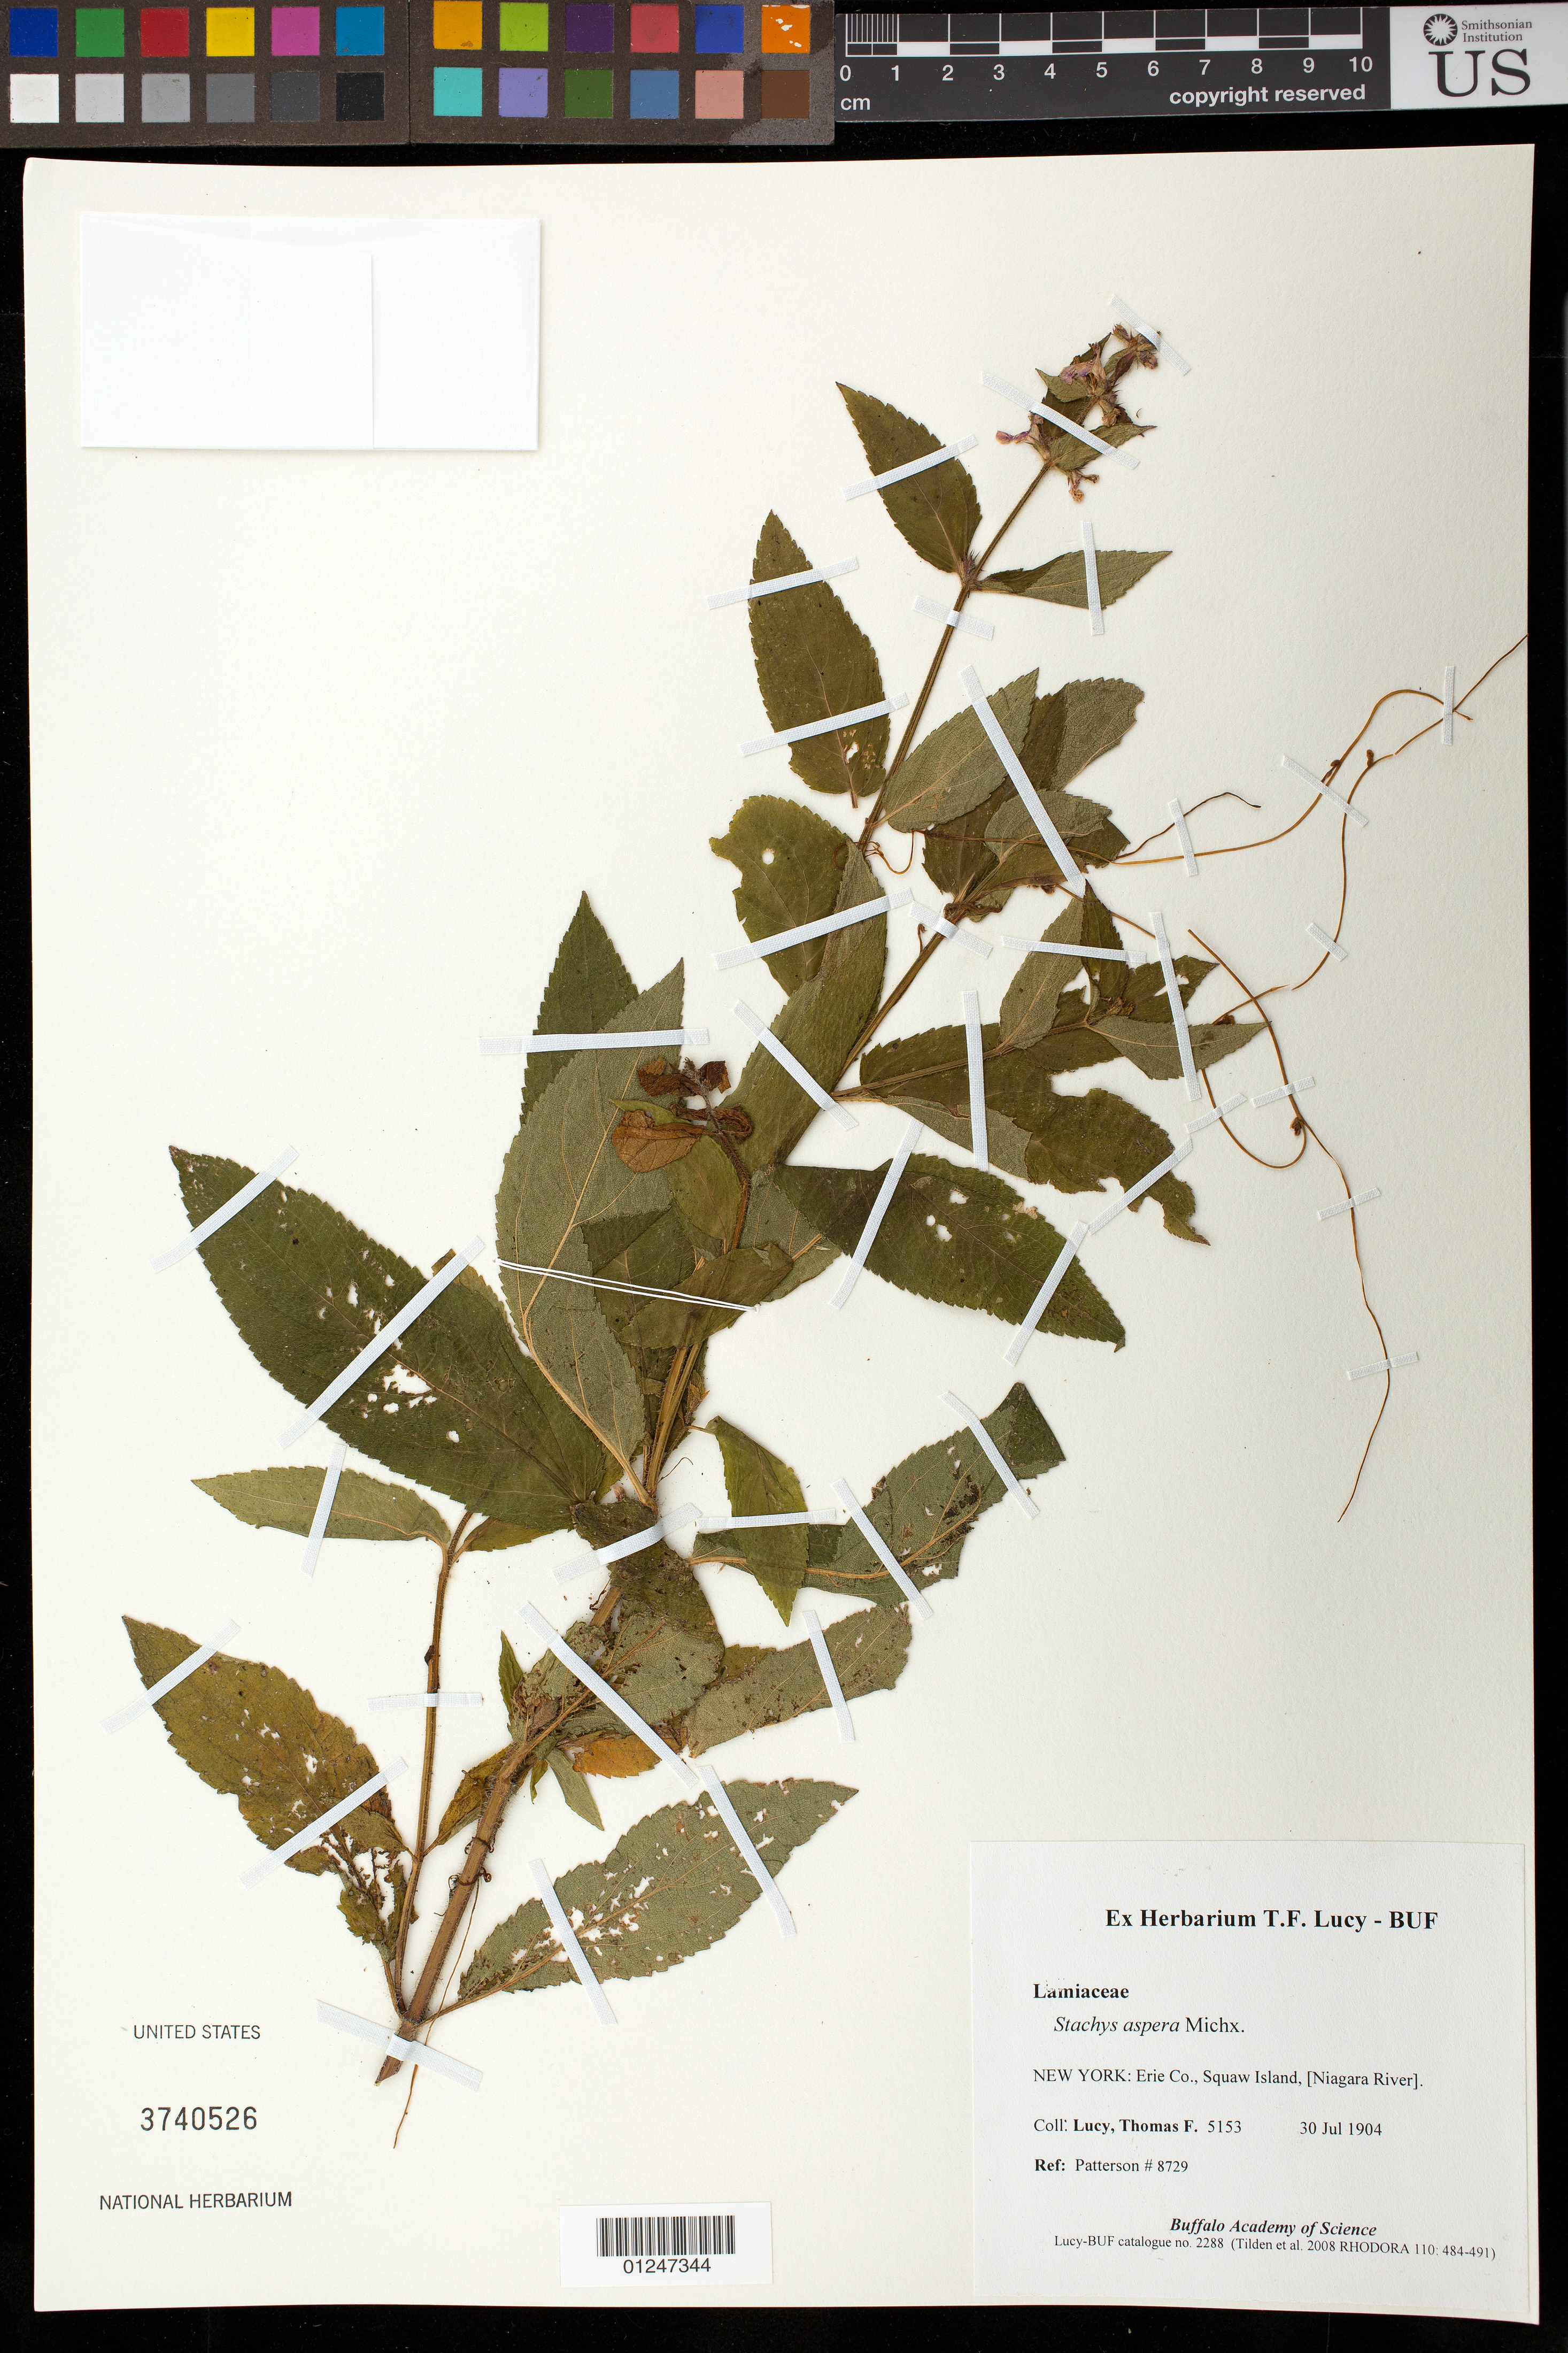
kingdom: Plantae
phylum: Tracheophyta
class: Magnoliopsida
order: Lamiales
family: Lamiaceae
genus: Stachys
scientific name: Stachys aspera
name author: Michx.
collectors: T. Lucy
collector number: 5153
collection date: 1904-07-30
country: United States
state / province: New York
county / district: Erie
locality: Squaw Island, Niagara River.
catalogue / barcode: US 3740526